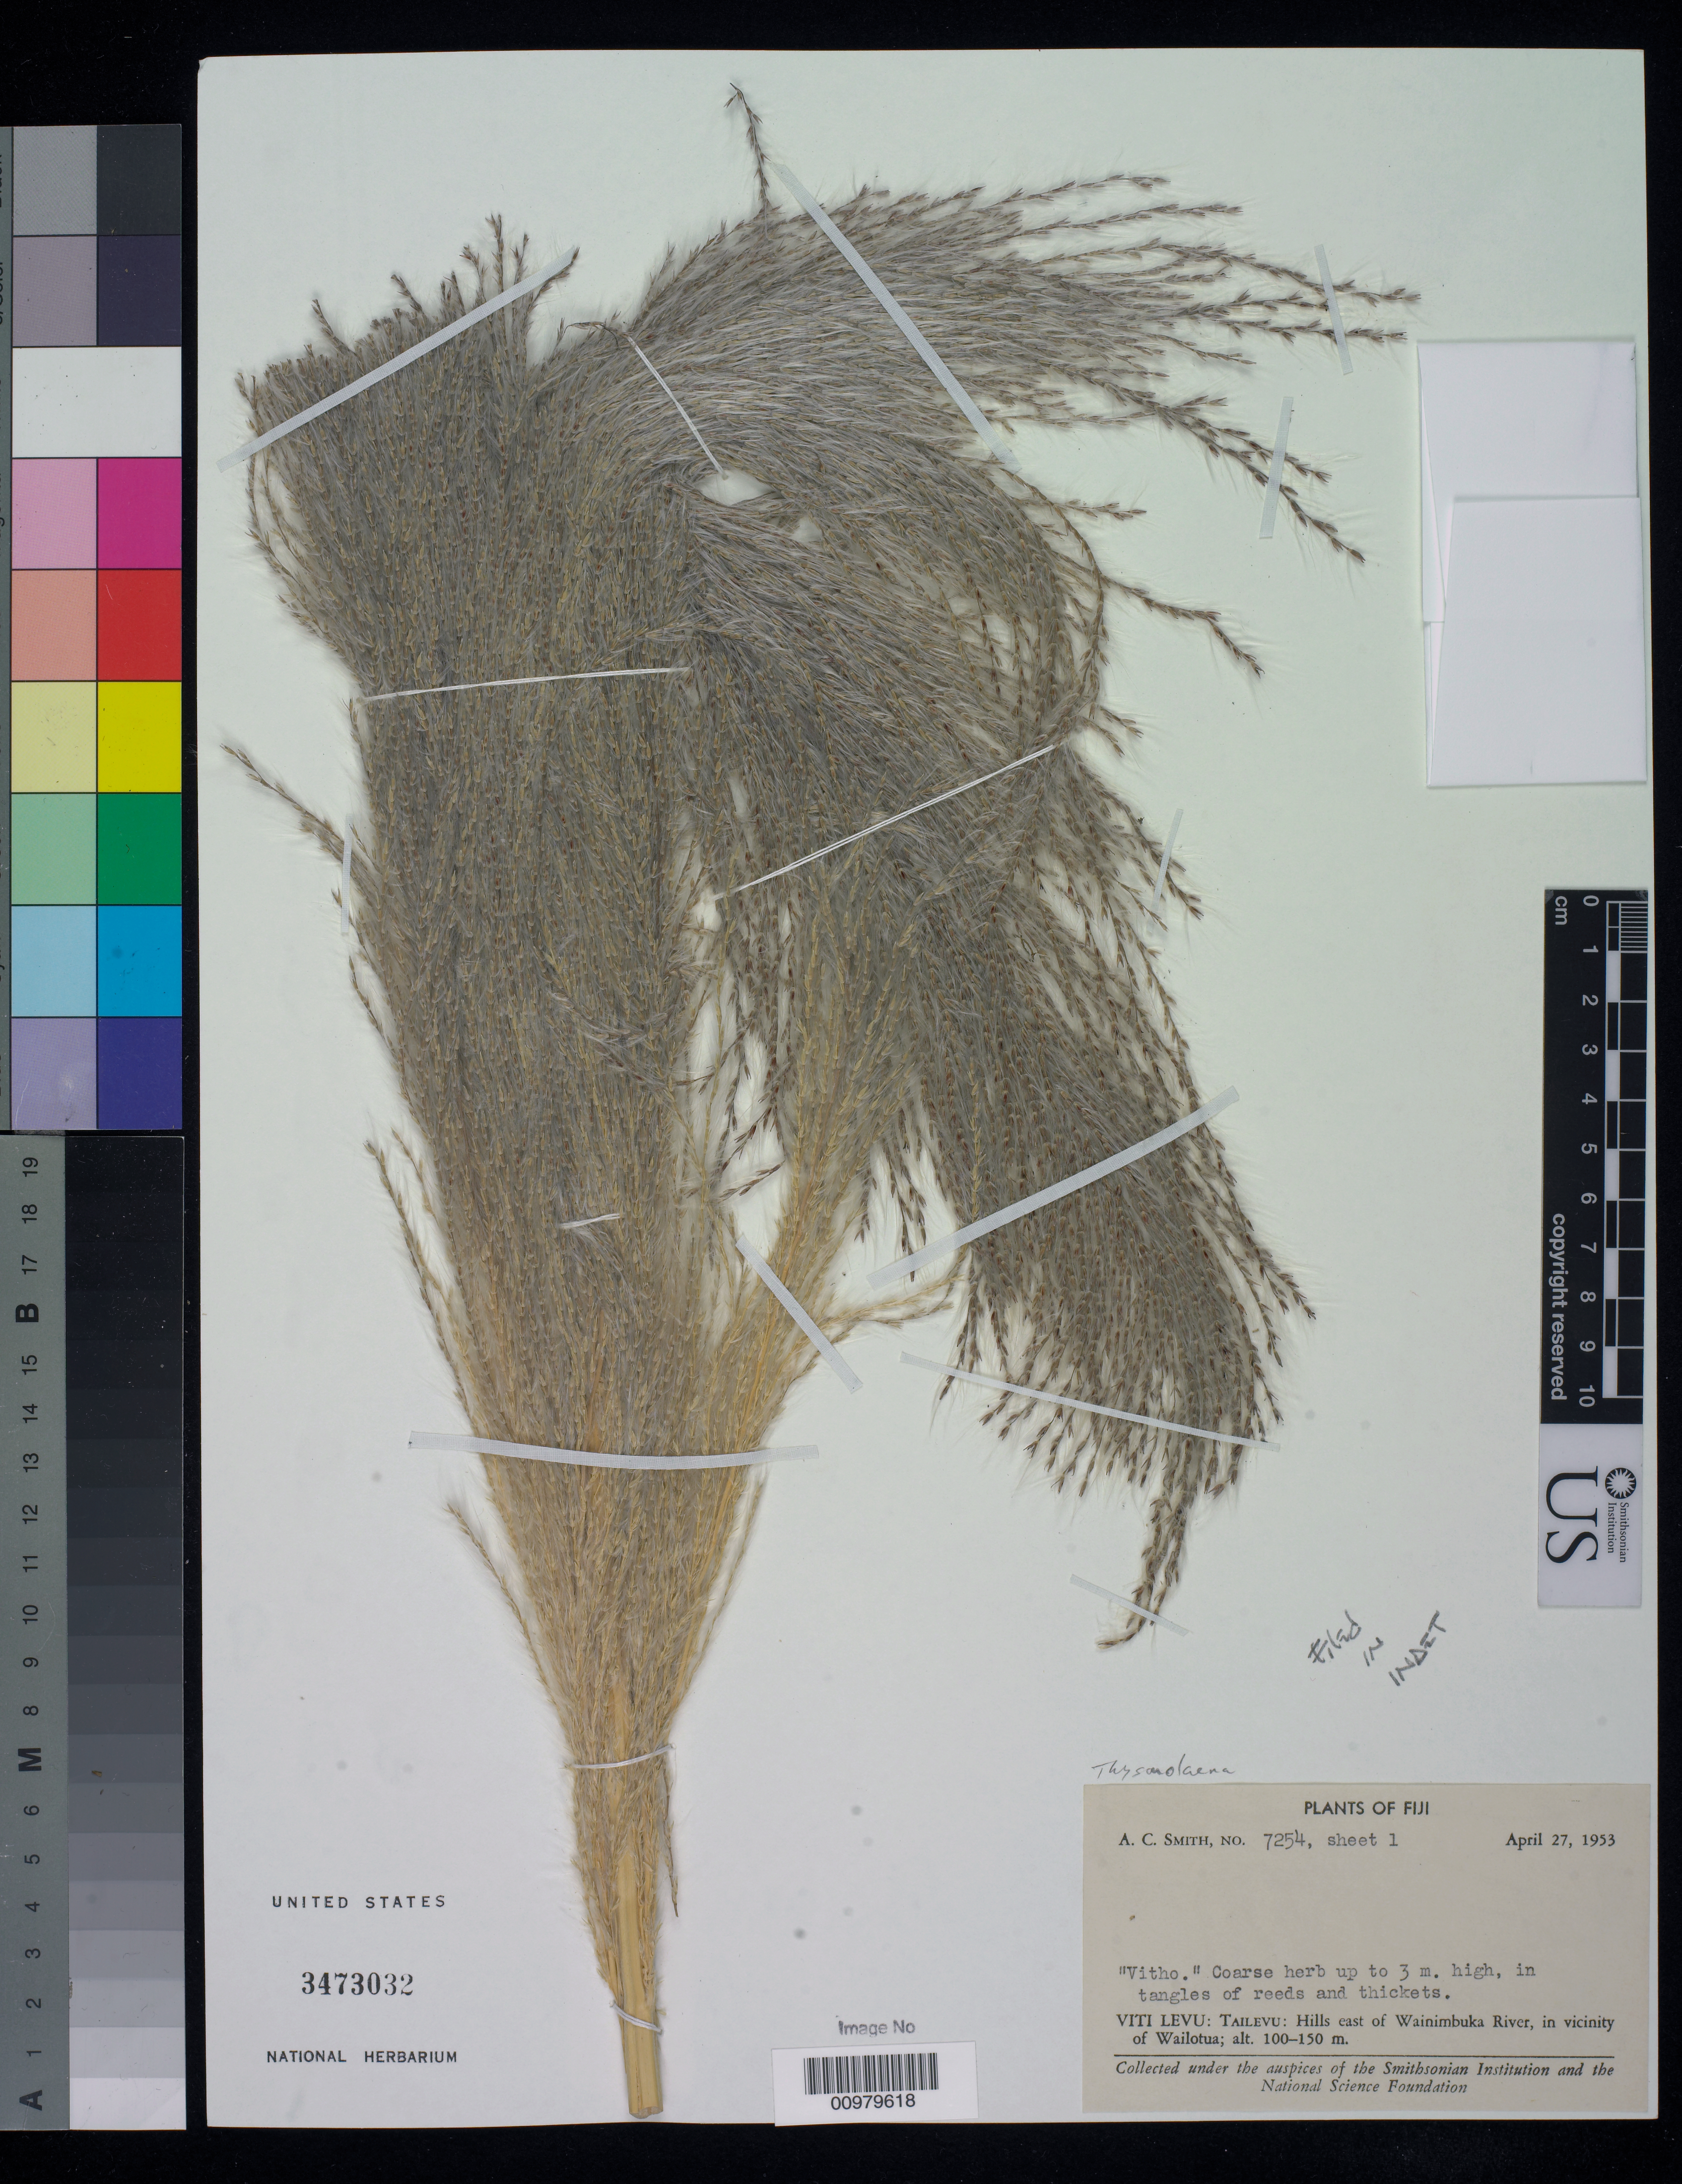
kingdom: Plantae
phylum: Tracheophyta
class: Liliopsida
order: Poales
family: Poaceae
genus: Thysanolaena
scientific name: Thysanolaena latifolia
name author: (Roxb. ex Hornem.) Honda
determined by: Poaceae Reorganization Project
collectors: C. A. Smith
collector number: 7254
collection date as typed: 27 Apr 1953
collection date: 1953-04-27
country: Fiji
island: Viti Levu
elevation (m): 100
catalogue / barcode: US 3473032